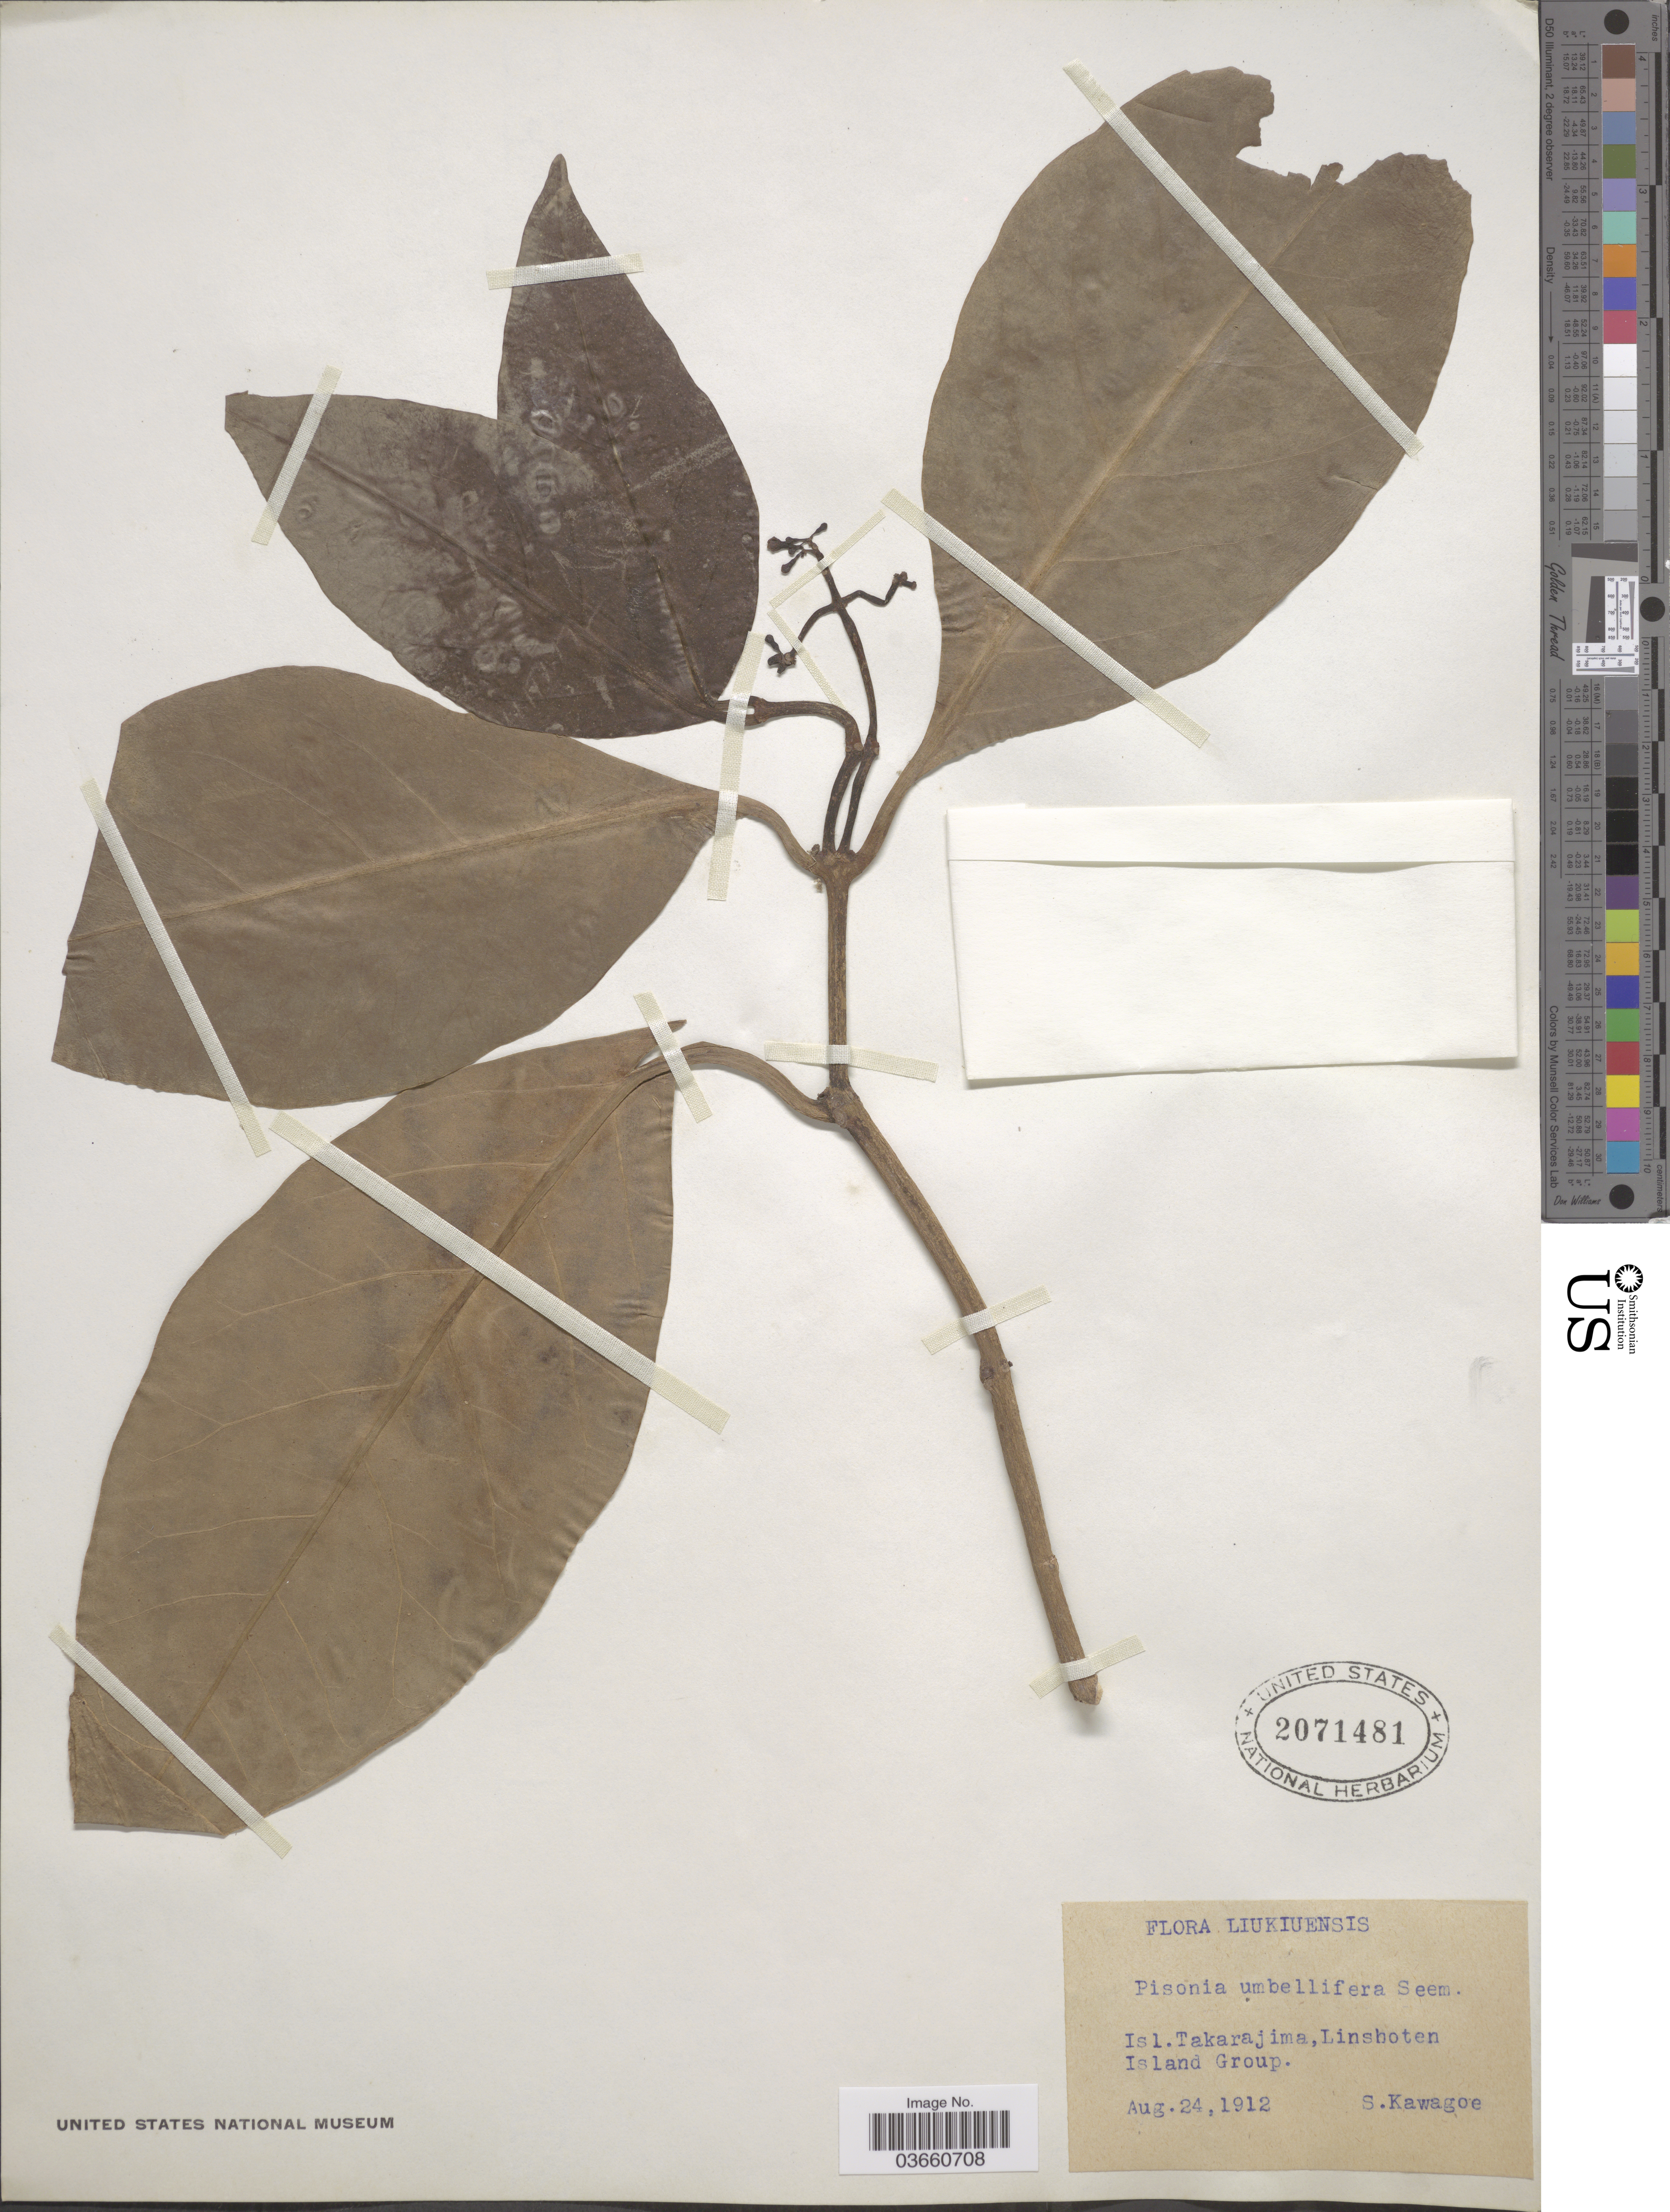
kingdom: Plantae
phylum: Tracheophyta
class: Magnoliopsida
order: Caryophyllales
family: Nyctaginaceae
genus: Pisonia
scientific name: Pisonia umbellifera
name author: (J.R. Forst. & G. Forst.) Seem.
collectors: S. Kawagoe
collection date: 1912-08-24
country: Japan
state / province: Okinawa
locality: Liukiuensis. Isl. Takarajima, Linshoten Island Group.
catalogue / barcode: US 2071481